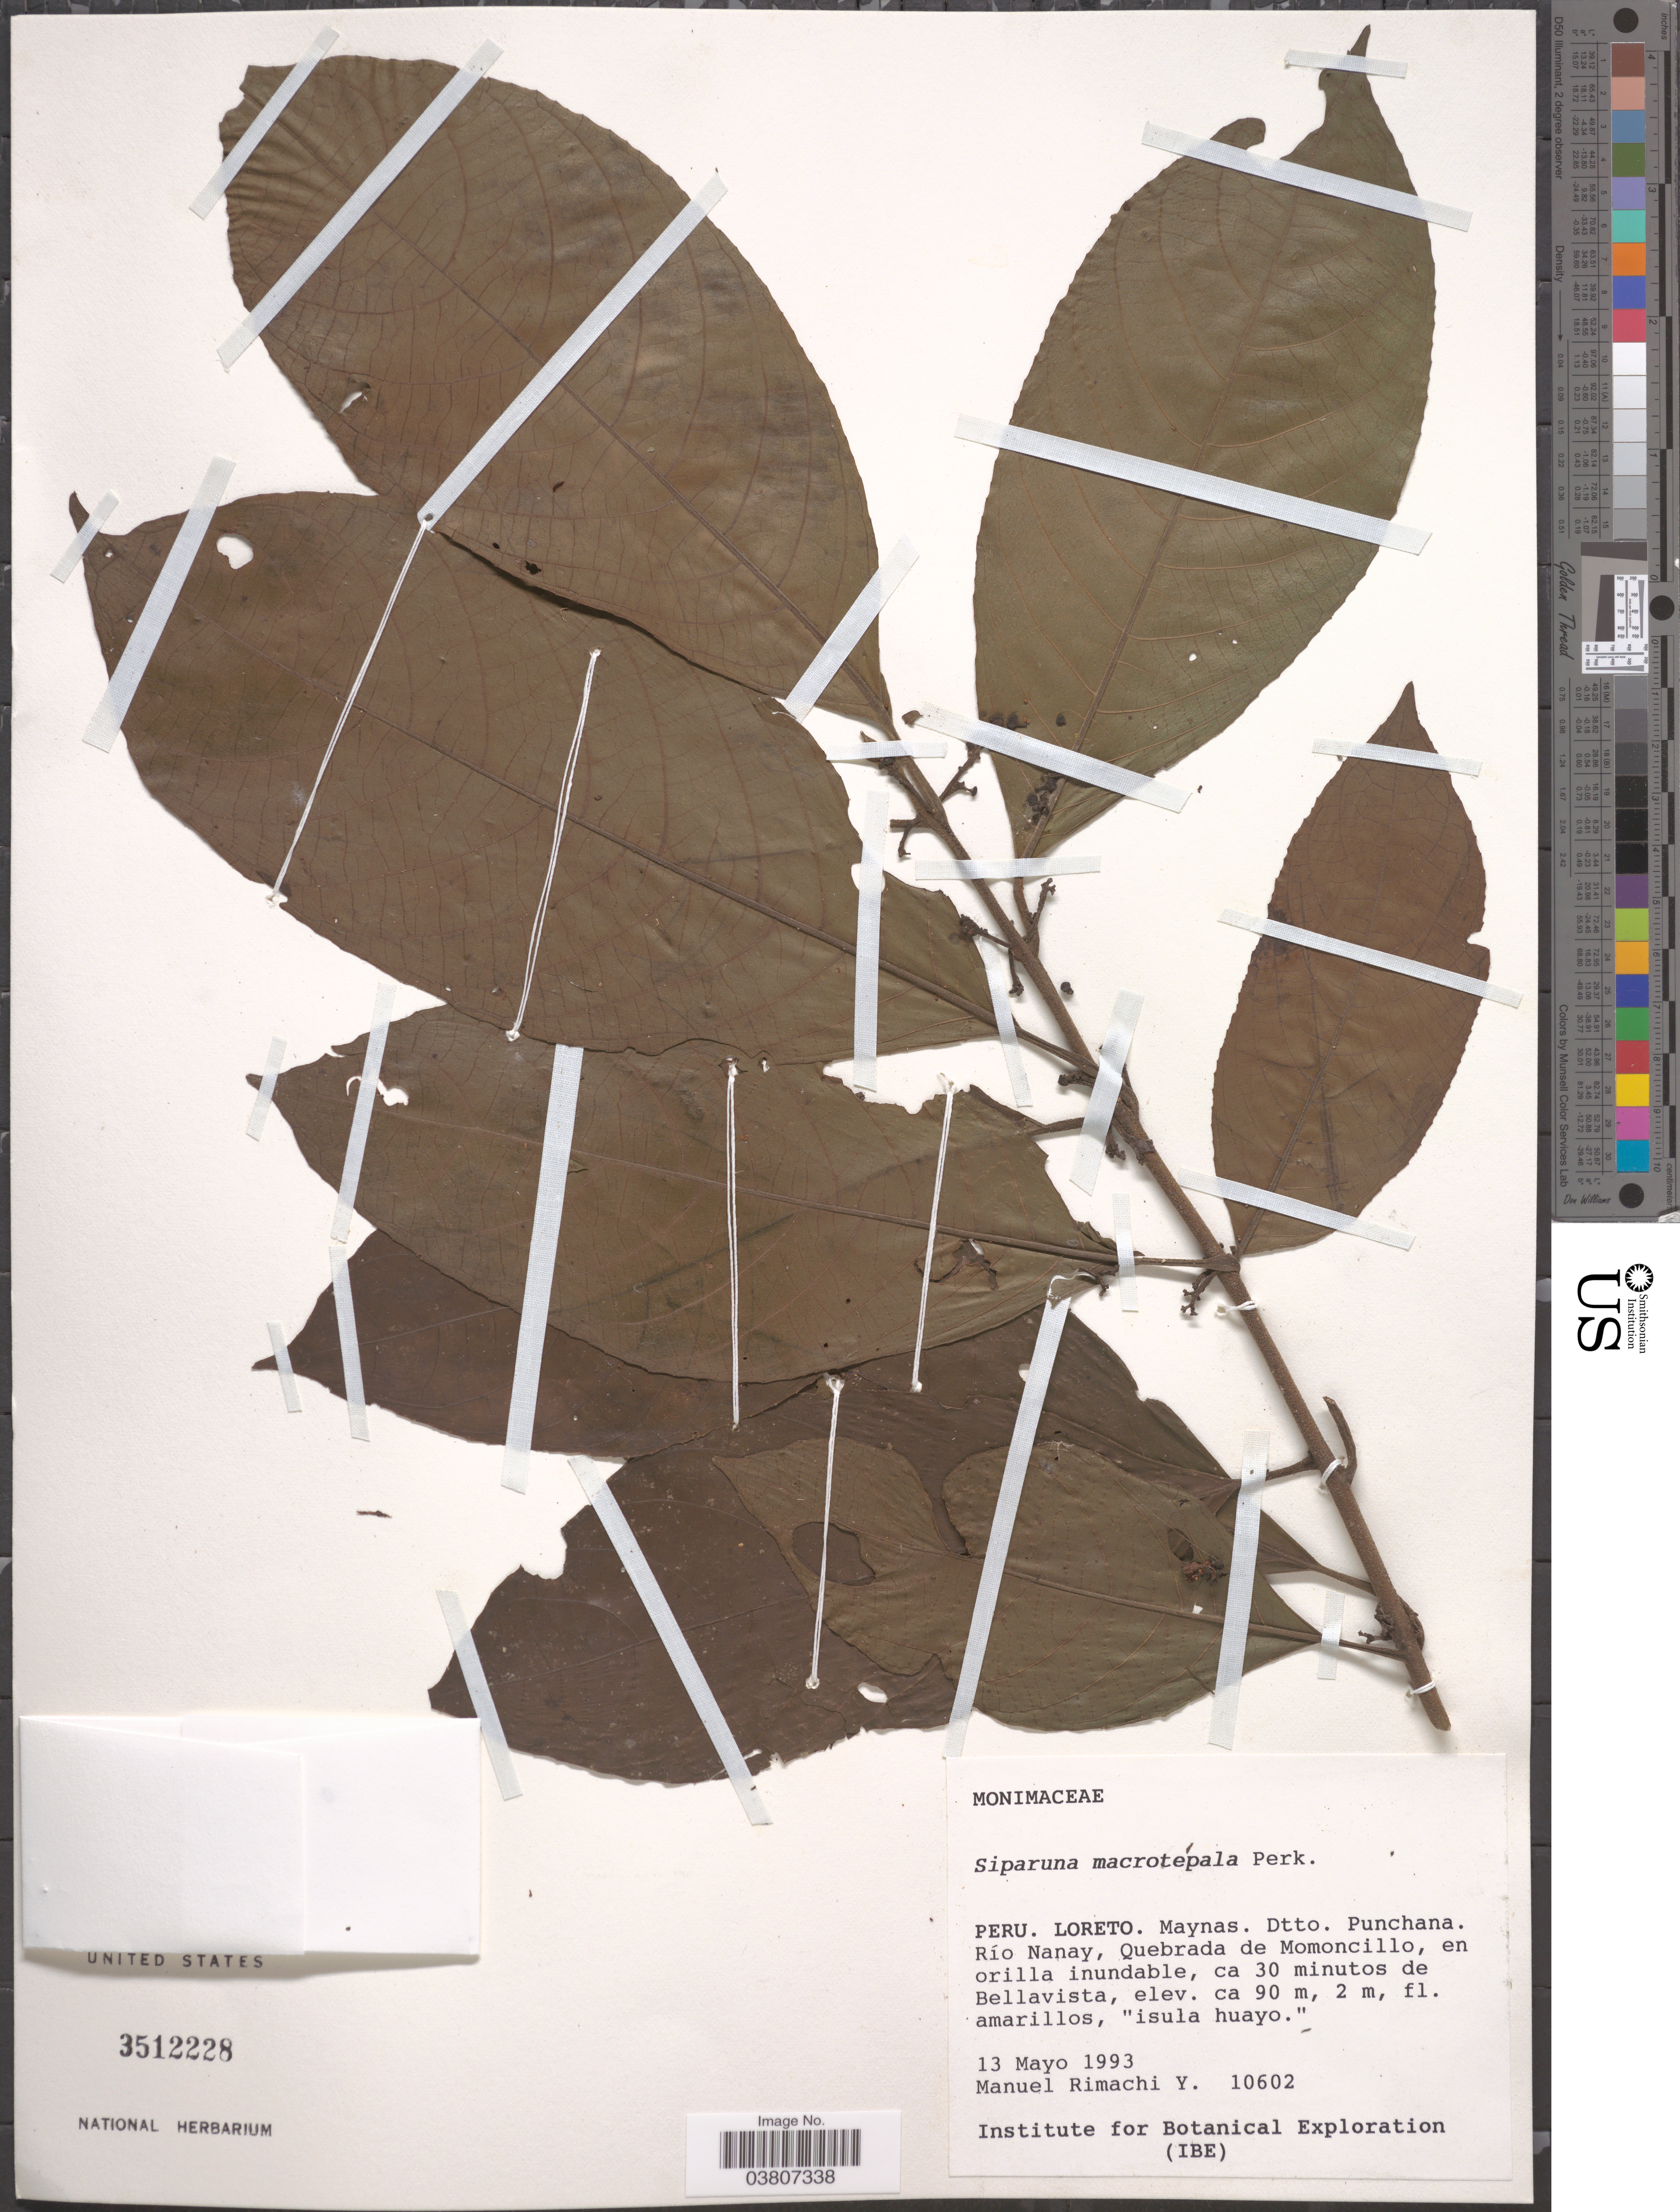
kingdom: Plantae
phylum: Tracheophyta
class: Magnoliopsida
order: Laurales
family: Siparunaceae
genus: Siparuna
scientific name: Siparuna macrotepala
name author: Perkins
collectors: M. Rimachi Y.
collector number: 10602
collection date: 1993-05-13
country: Peru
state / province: Loreto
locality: Maynas. Dtto. Punchana. Río Nanay, Quebrada de Momoncillo, en orilla inundable, ca 30 minutos de Bellavista.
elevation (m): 90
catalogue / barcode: US 3512228